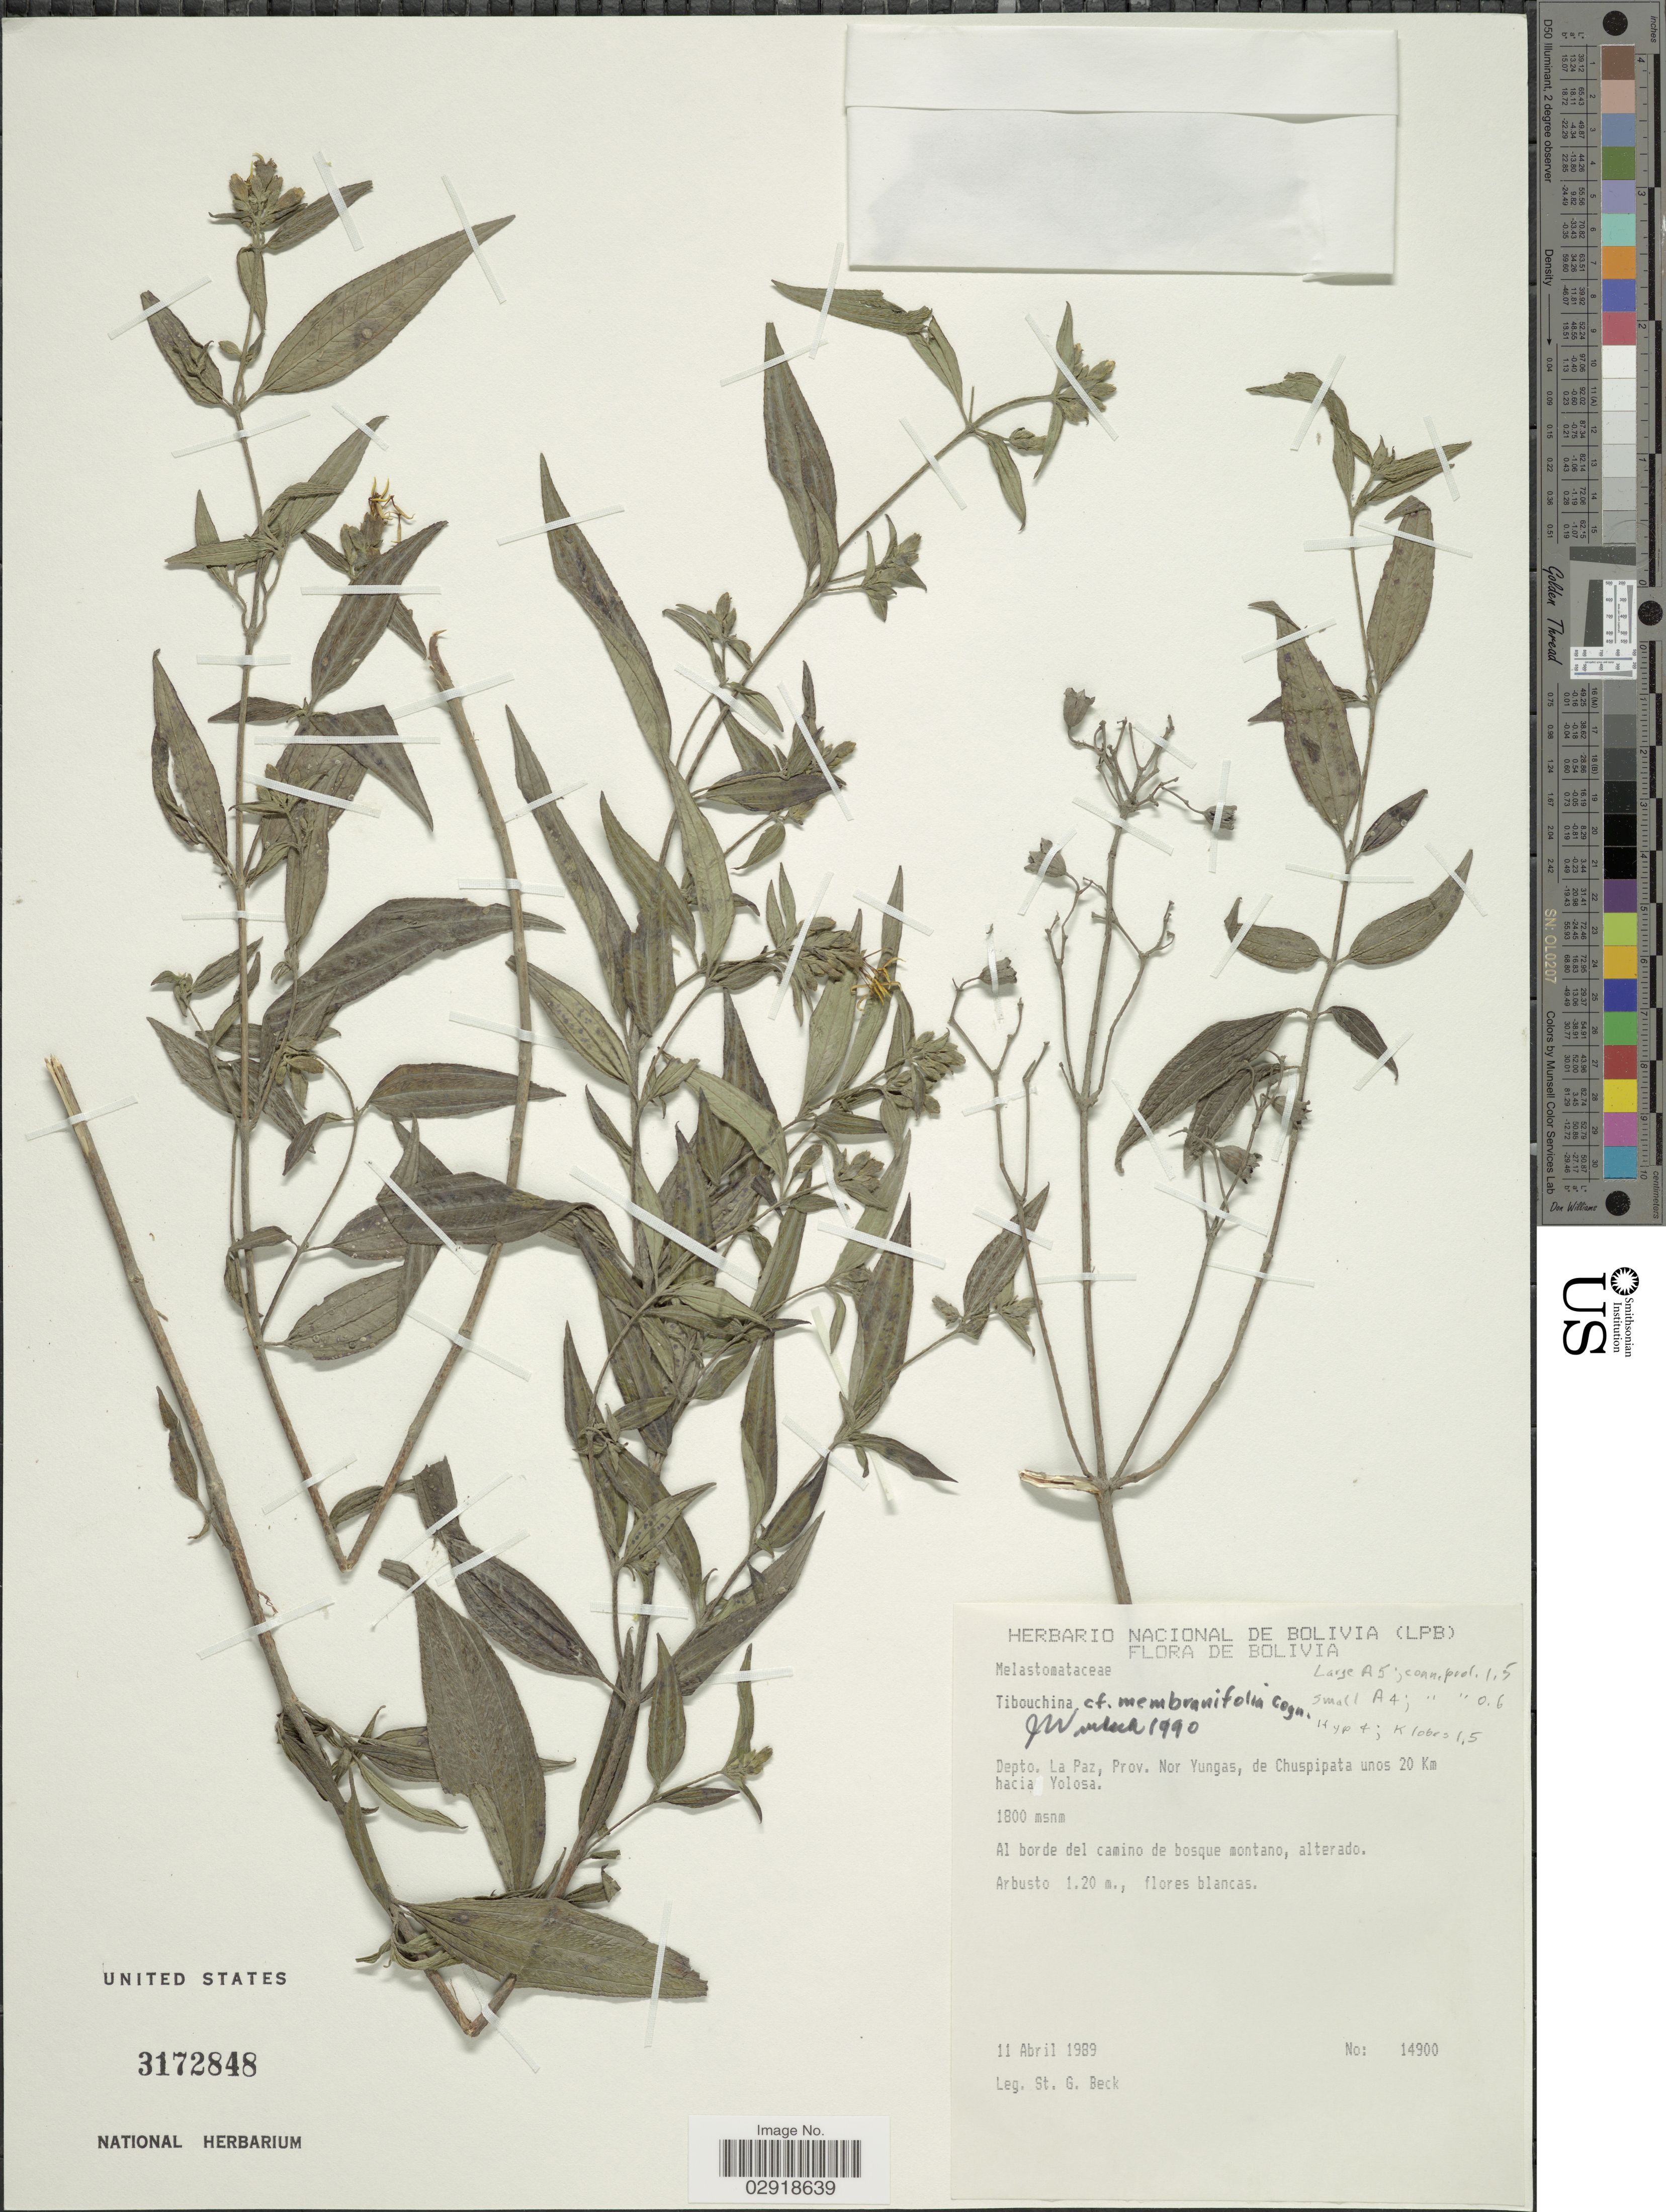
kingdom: Plantae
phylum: Tracheophyta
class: Magnoliopsida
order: Myrtales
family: Melastomataceae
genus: Chaetogastra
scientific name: Chaetogastra membranifolia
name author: (Cogn.) P.J.F. Guim. & Michelang.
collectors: S. G. Beck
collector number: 14900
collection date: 1989-04-11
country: Bolivia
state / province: La Paz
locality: Depto. La Paz, Prov. Nor Yungas, de Chuspipata unos 20 Km hacia Yolosa.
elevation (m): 1800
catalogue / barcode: US 3172848